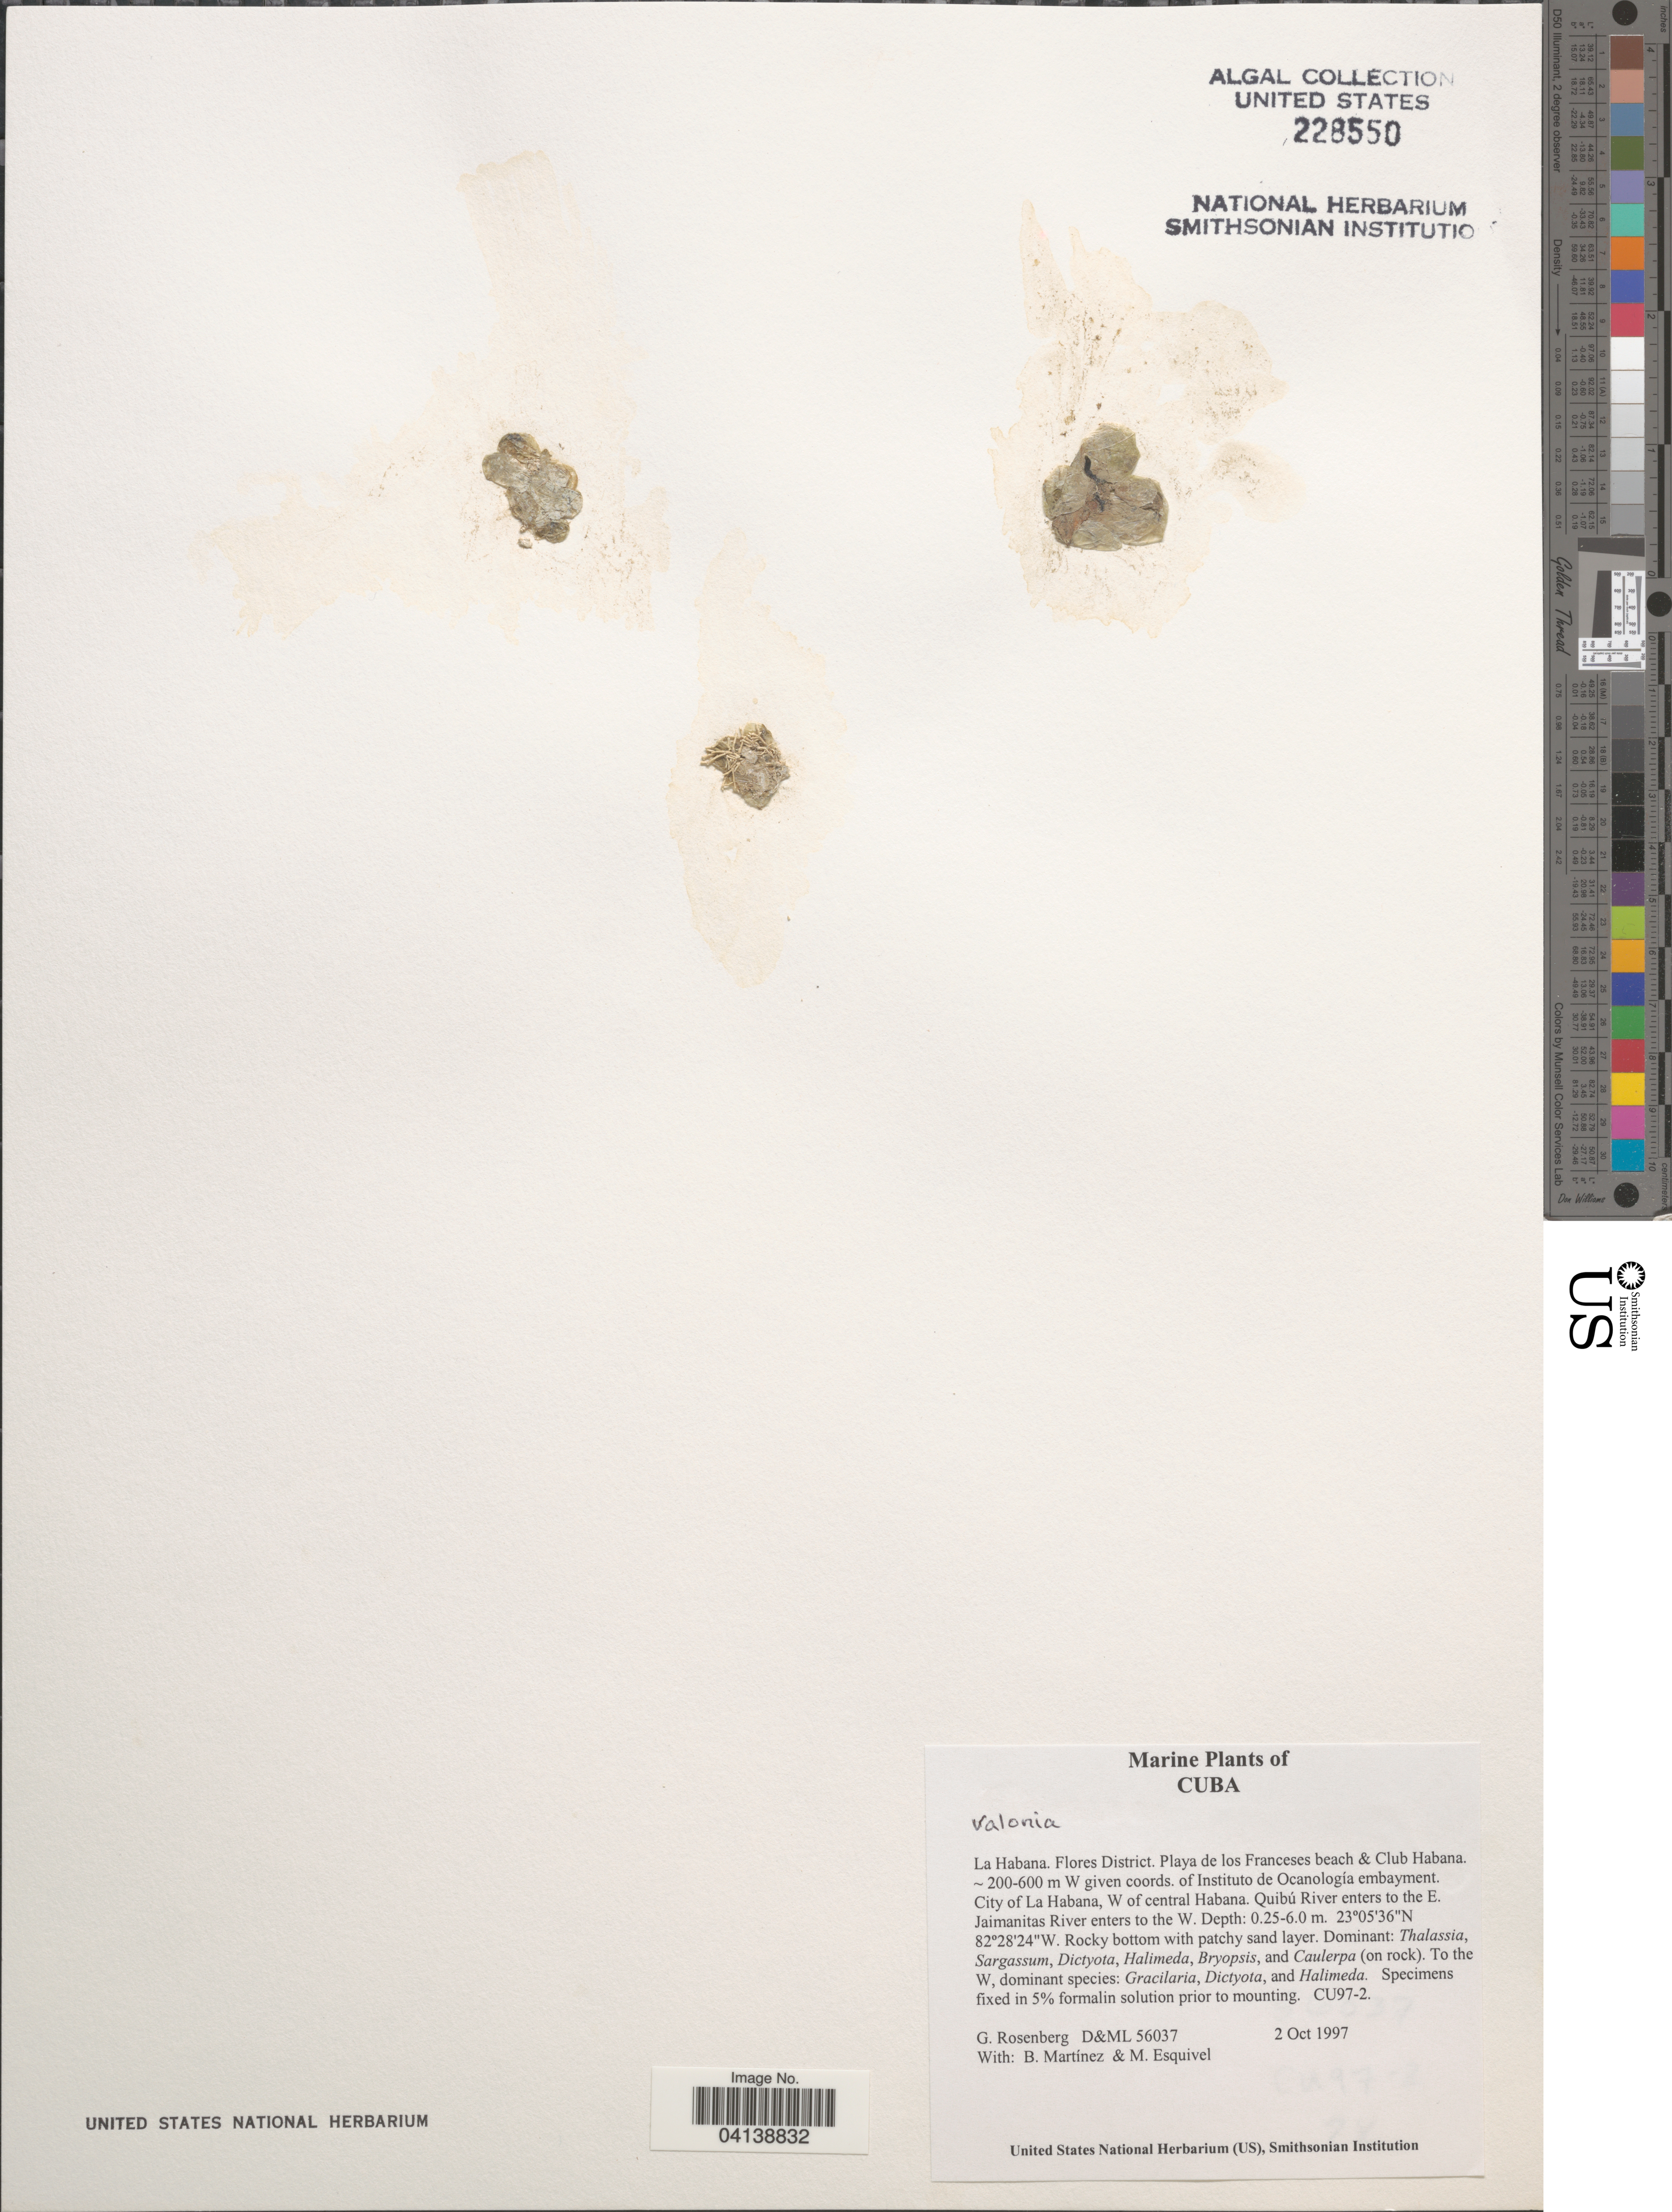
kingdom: Plantae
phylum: Chlorophyta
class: Ulvophyceae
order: Siphonocladales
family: Valoniaceae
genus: Valonia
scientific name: Valonia sp.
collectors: G. Rosenberg, B. Martinez & M. Esquivel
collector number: D&ML56037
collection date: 1997-10-02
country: Cuba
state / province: La Habana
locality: Flores District. Playa de los Franceses beach & Club Habana. W given coords. of Instituto de Oceanología embayment. City of La Habana, W of central Havana. Quibú River enters to the E. Jaimanitas River enters to the W.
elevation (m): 200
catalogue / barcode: US 228550